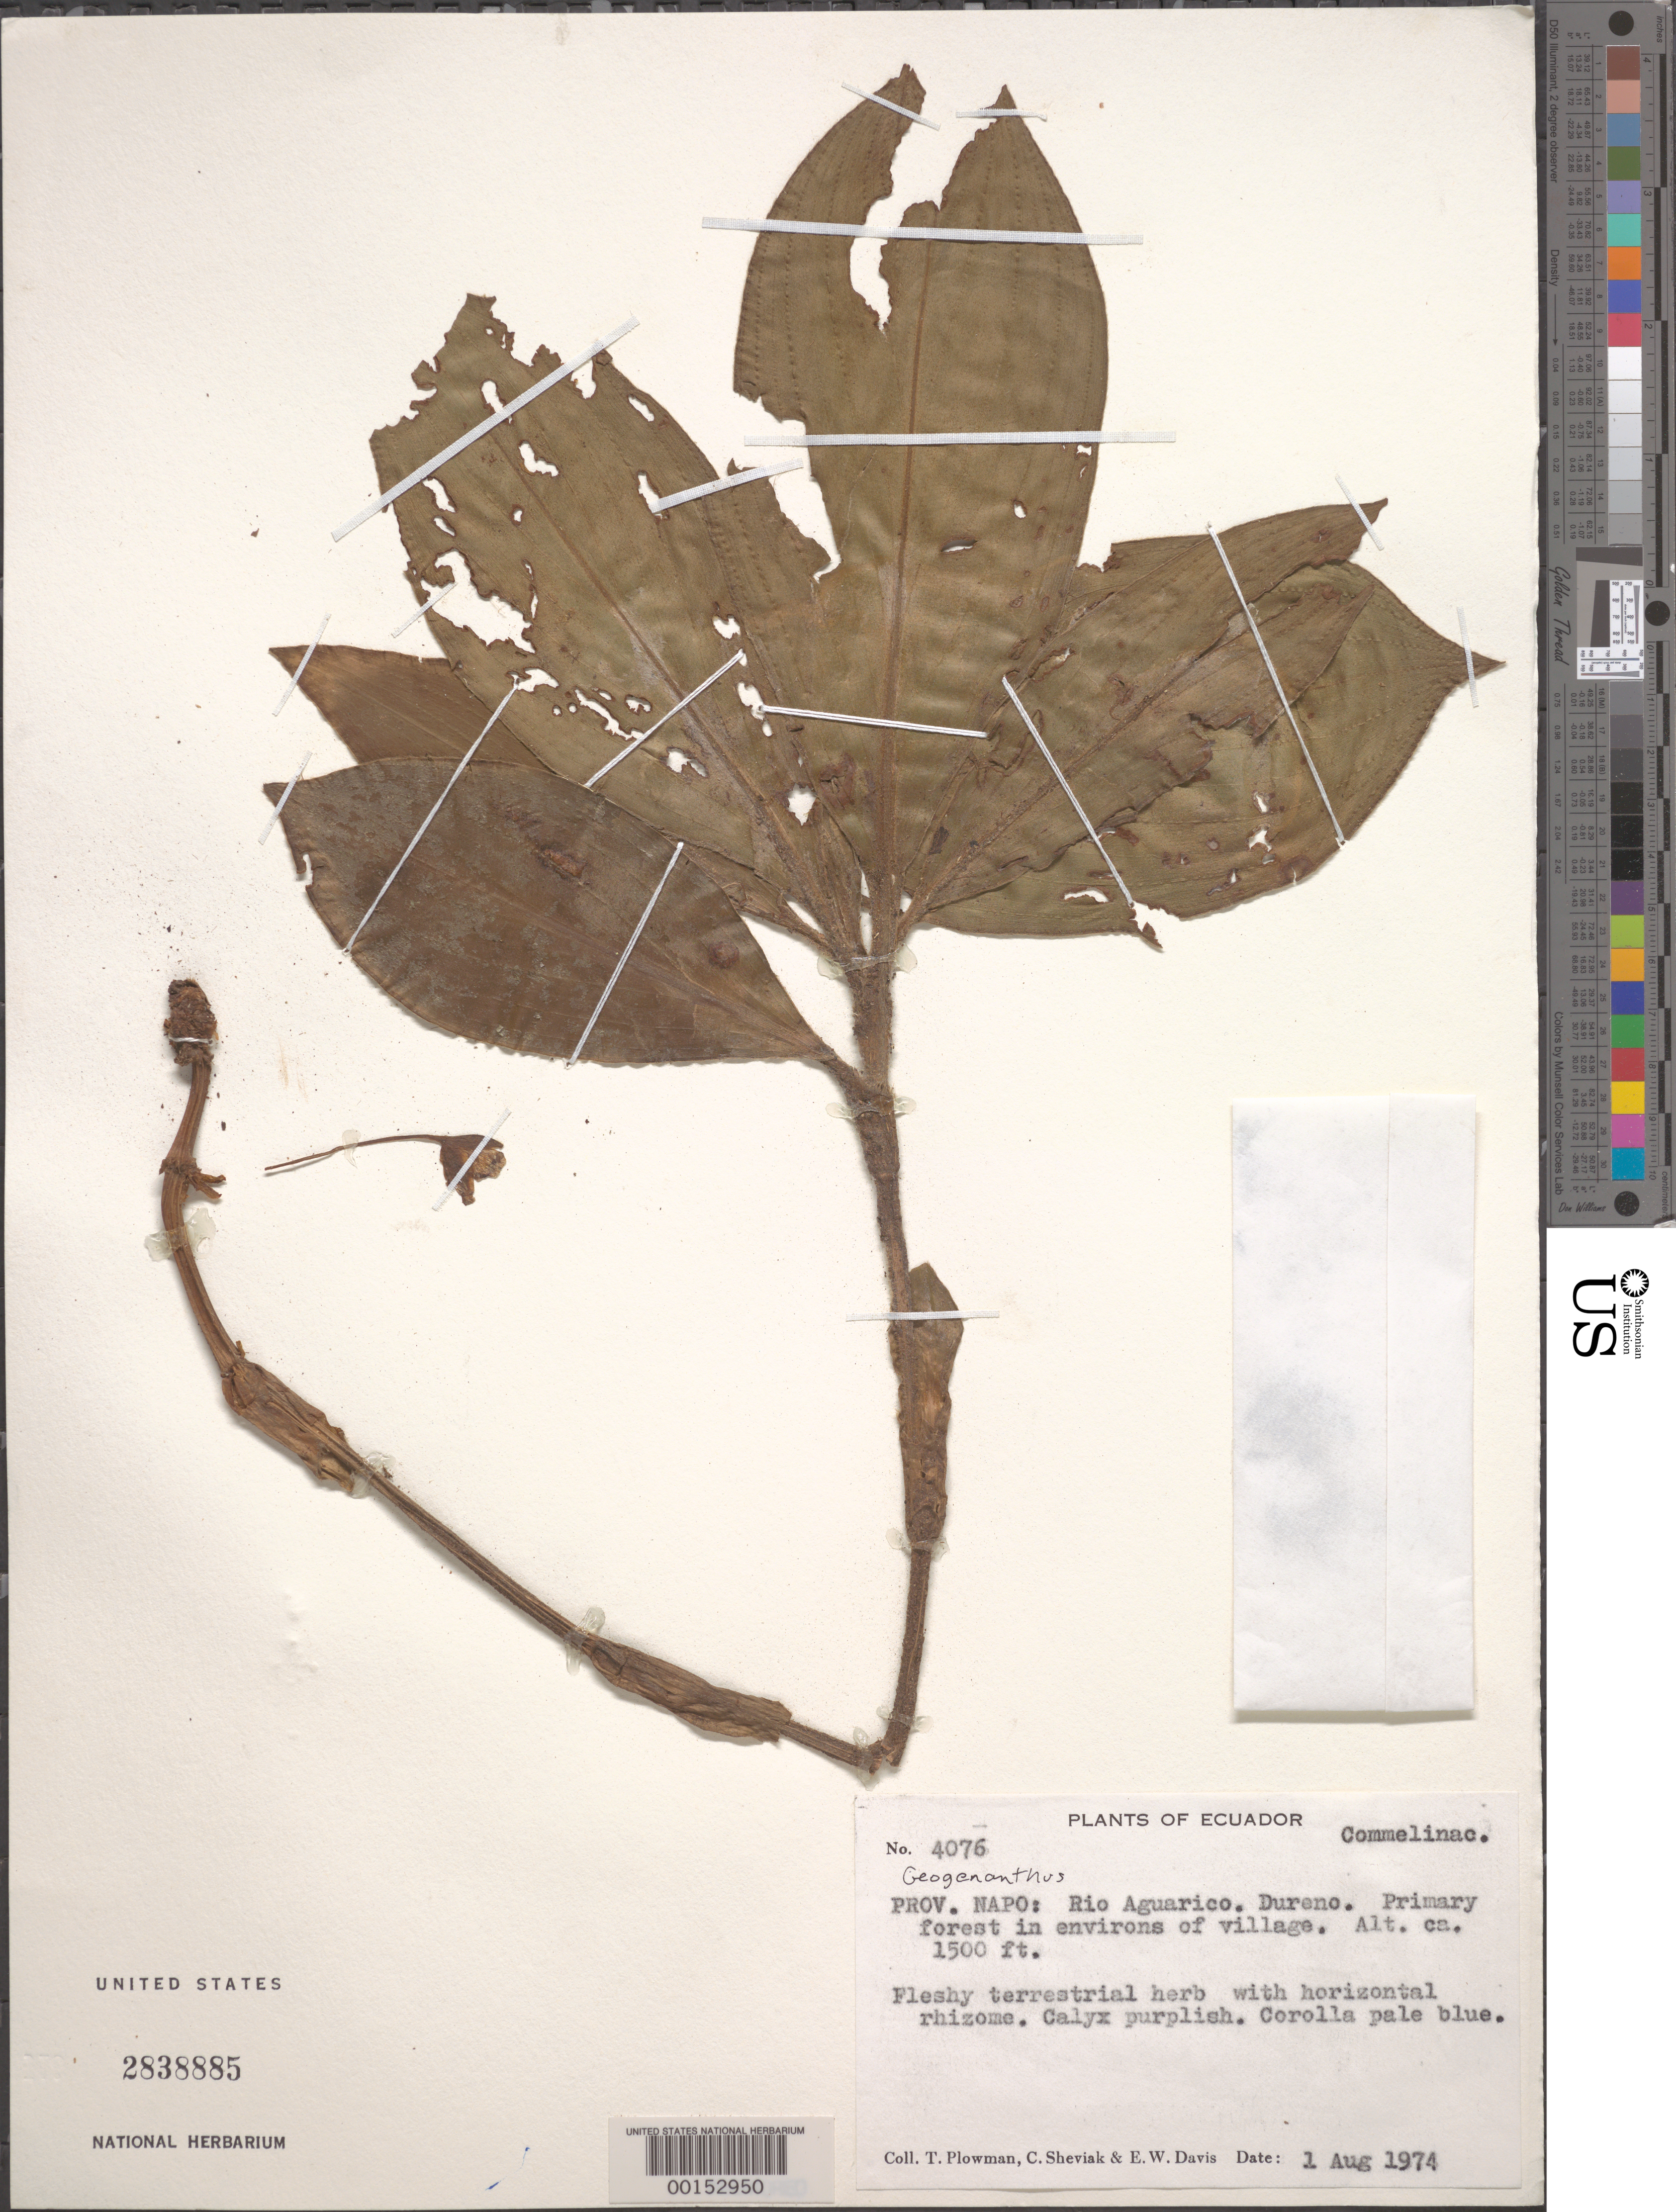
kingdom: Plantae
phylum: Tracheophyta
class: Liliopsida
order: Commelinales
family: Commelinaceae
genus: Geogenanthus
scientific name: Geogenanthus rhizanthus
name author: (Ule) G. Brückn.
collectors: T. Plowman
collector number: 4076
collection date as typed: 01 Aug 1974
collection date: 1974-08-01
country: Ecuador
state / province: Napo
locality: Rio aguaRico, dureno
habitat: Primary forest, around village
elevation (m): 458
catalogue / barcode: US 2838885